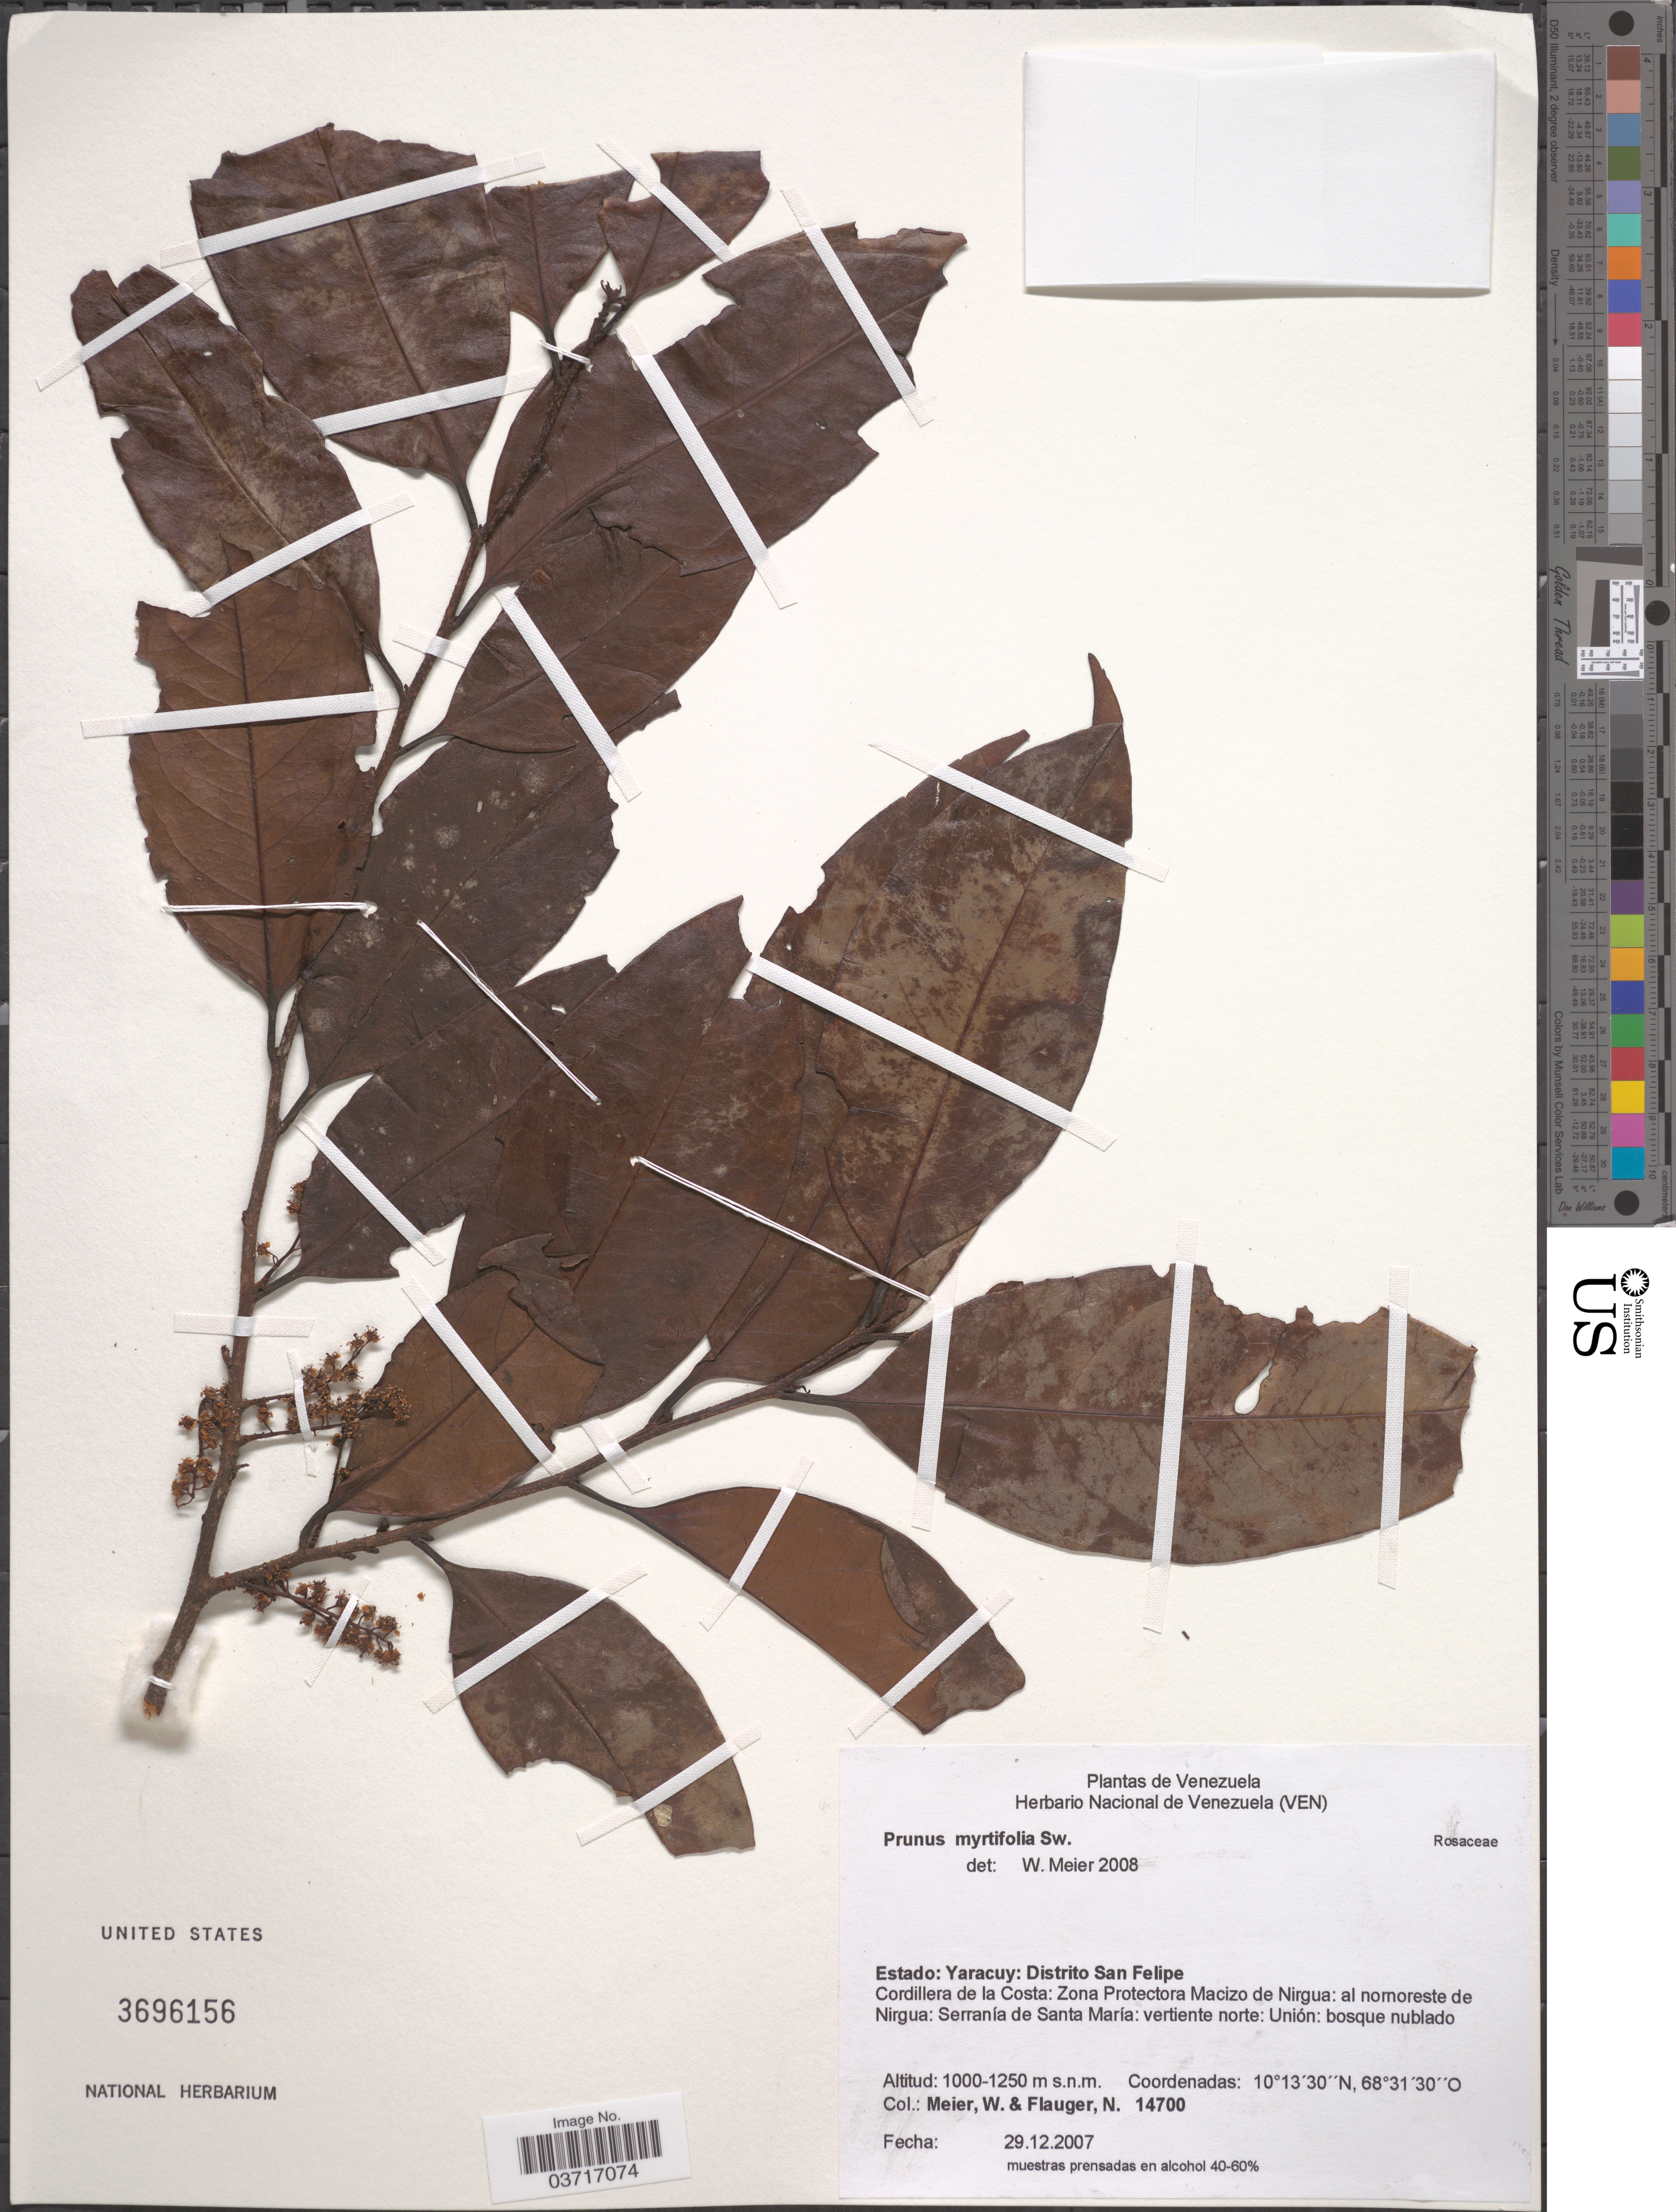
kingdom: Plantae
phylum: Tracheophyta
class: Magnoliopsida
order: Rosales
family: Rosaceae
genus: Prunus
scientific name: Prunus myrtifolia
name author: (L.) Urb.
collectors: W. Meier & N. Flauger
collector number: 14700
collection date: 2007-12-29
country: Venezuela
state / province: Yaracuy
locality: Distrito San Felipe. Cordillera de la Costa: Zona Protectora Macizo de Nirgua: al nomoreste de Nirgua: Serranía de Santa María: vertiente norte: Unión.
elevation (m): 1000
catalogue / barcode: US 3696156